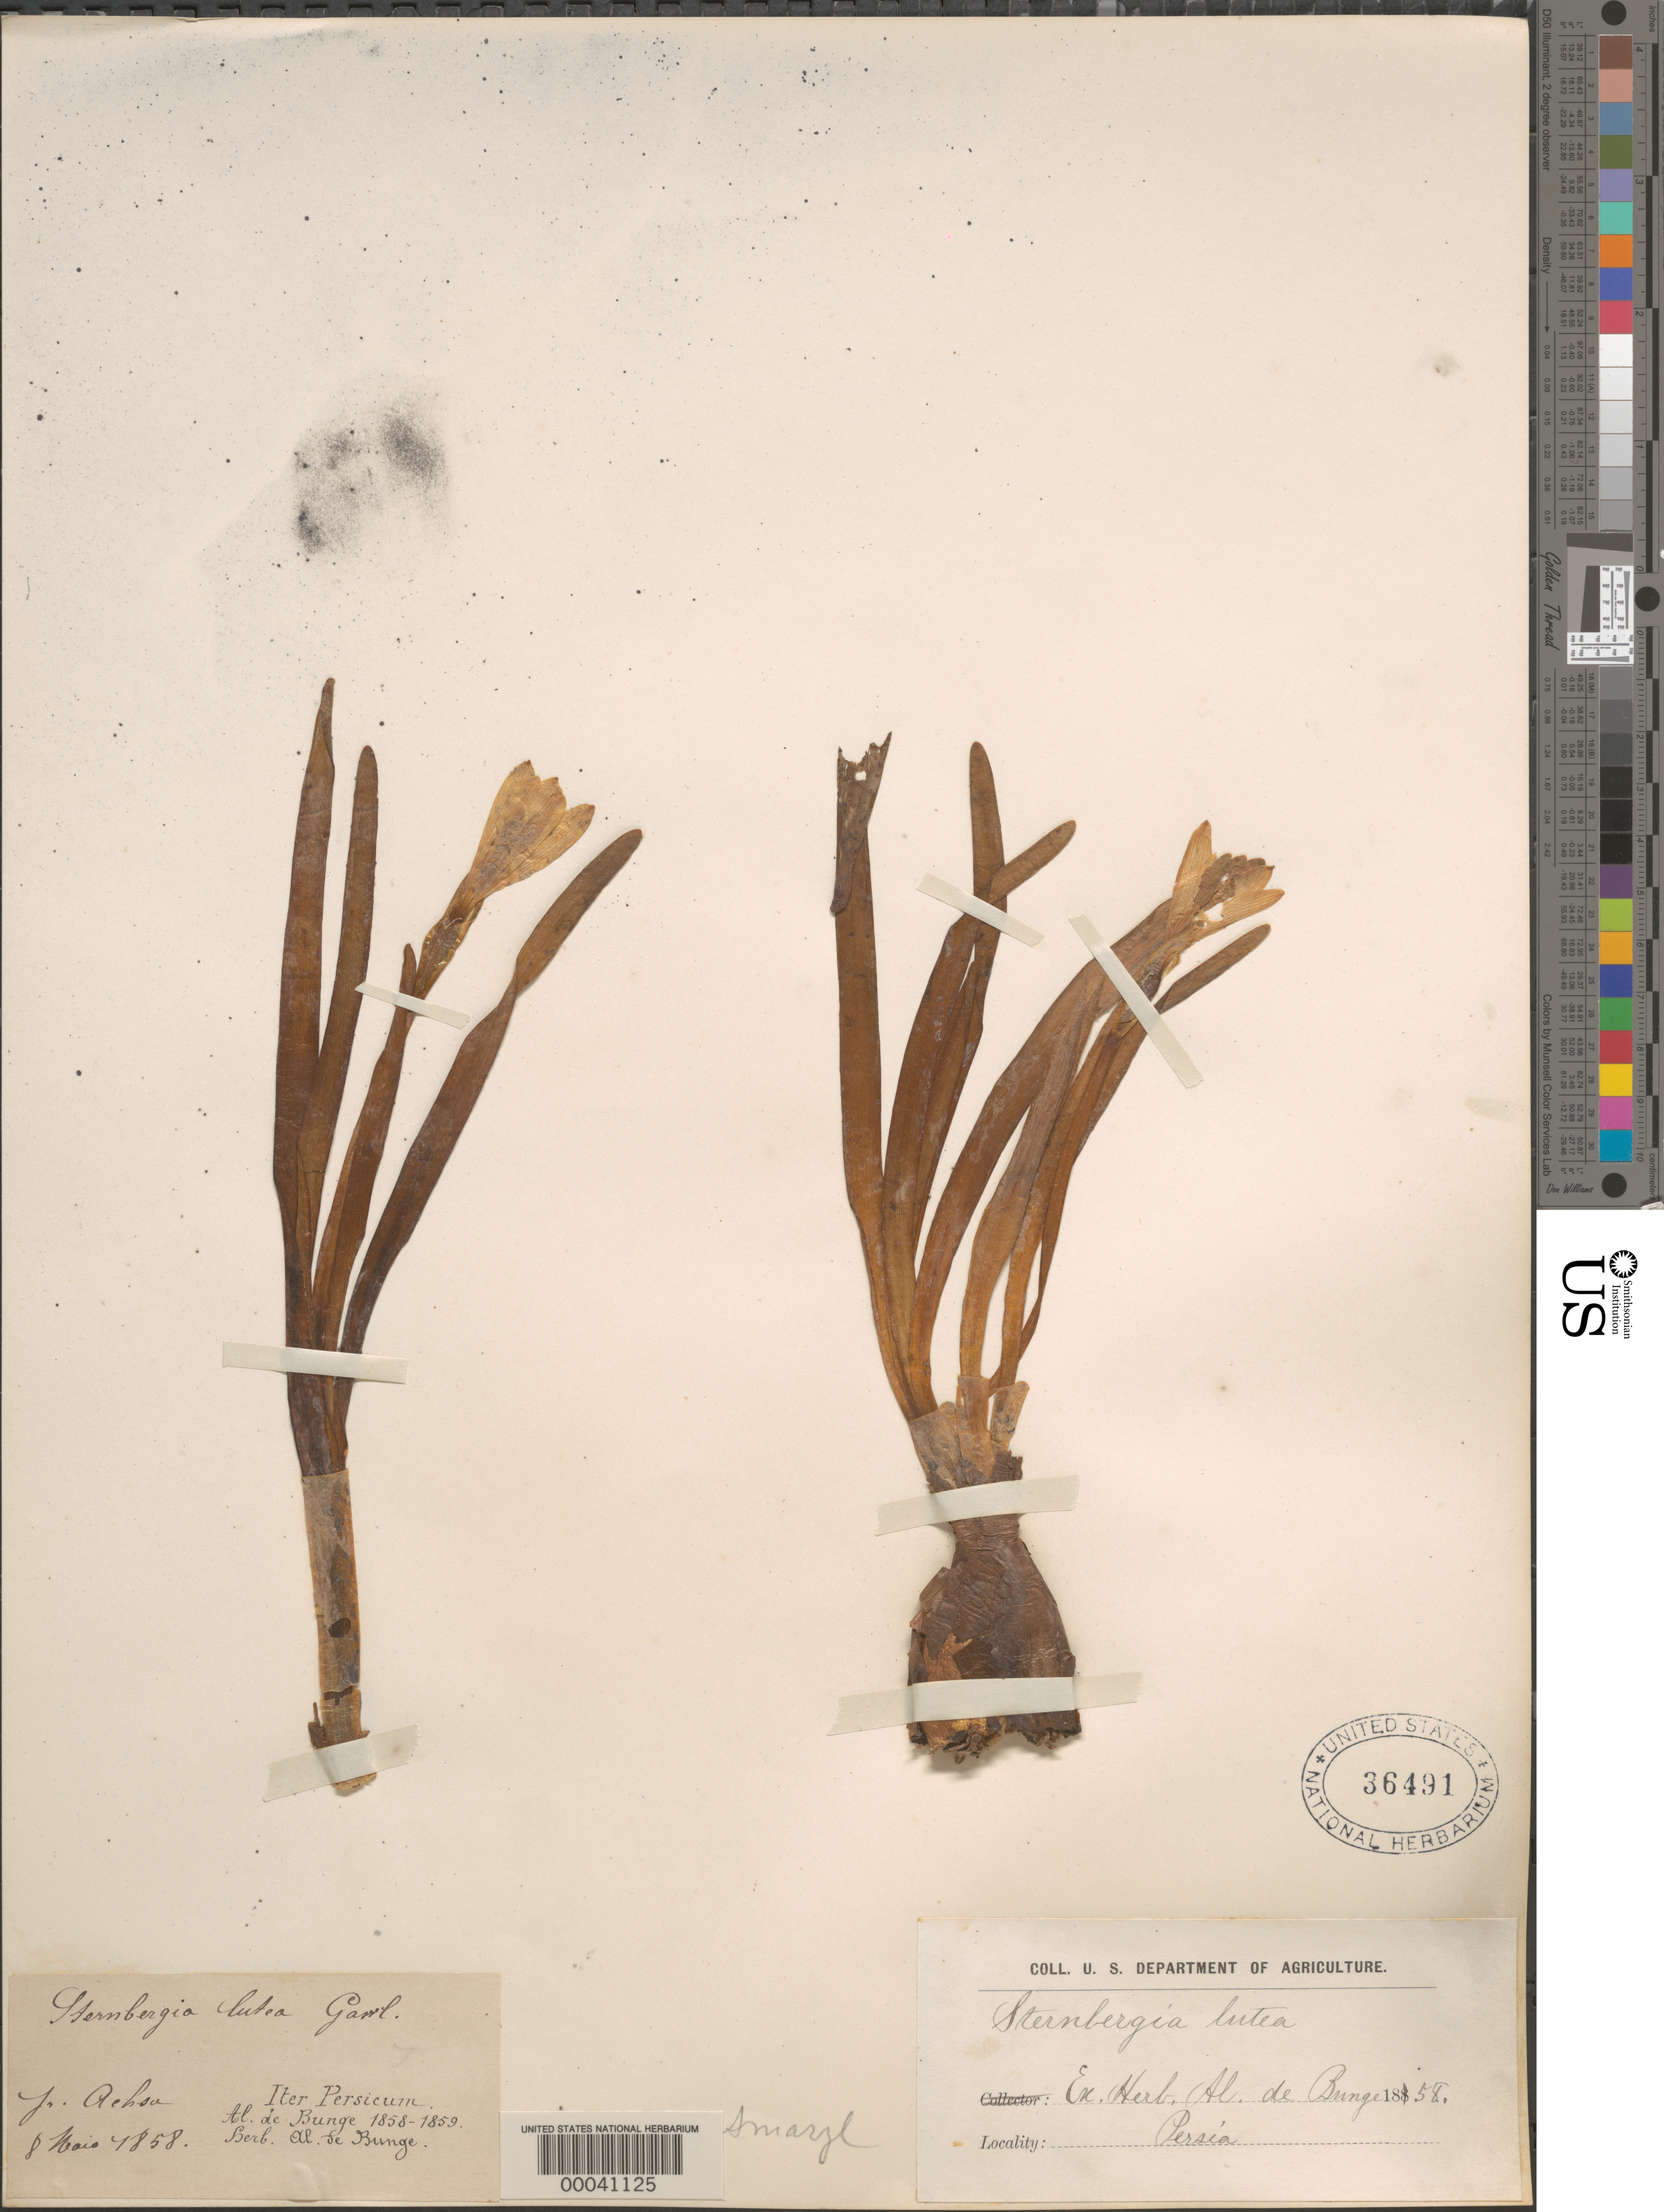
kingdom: Plantae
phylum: Tracheophyta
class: Liliopsida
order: Asparagales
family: Amaryllidaceae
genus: Sternbergia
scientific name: Sternbergia lutea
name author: (L.) Ker Gawl. & Spreng.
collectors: A. Bunge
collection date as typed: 08 May 1858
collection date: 1858-05-08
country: Iran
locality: Near achsa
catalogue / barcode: US 36491